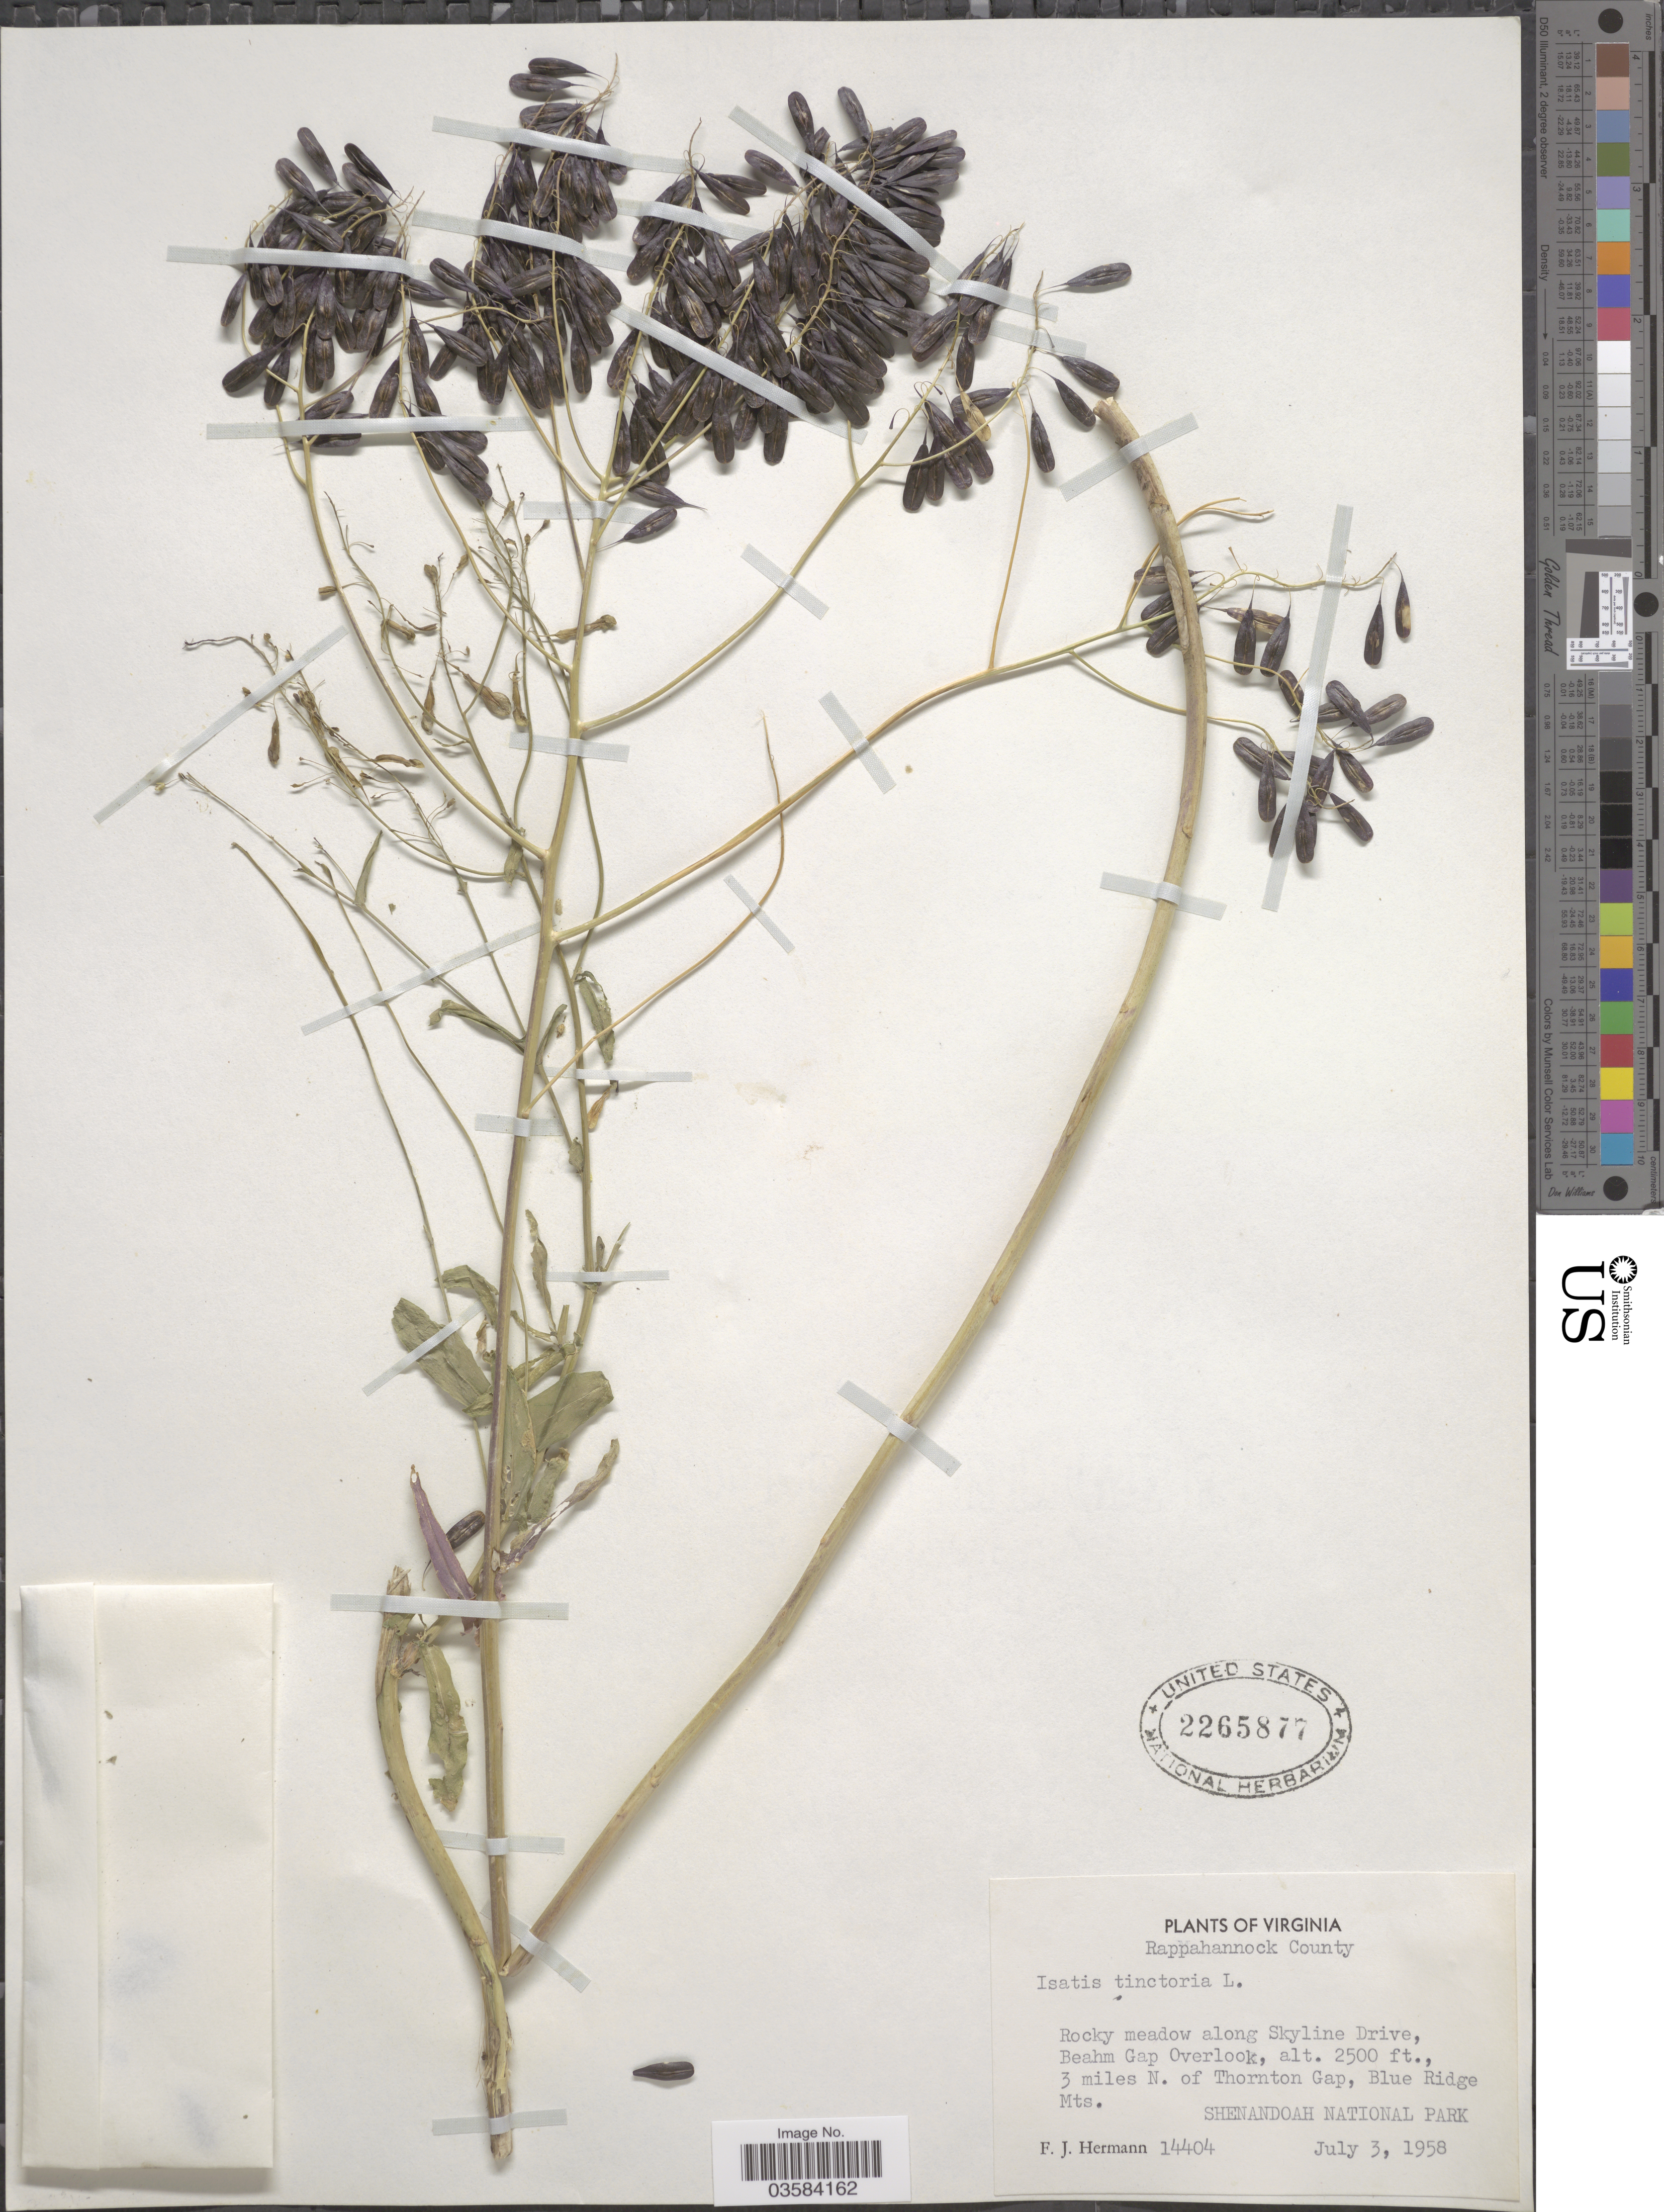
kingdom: Plantae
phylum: Tracheophyta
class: Magnoliopsida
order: Brassicales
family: Brassicaceae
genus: Isatis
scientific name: Isatis tinctoria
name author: L.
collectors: F. J. Hermann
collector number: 14404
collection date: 1958-07-03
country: United States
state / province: Virginia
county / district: Rappahannock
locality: Rocky meadow along Skyline Drive, Beahm Gap Overlook, 3 miles N. of Thornton Gap, Blue Ridge Mts. Shenandoah National Park.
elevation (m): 762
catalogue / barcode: US 2265877